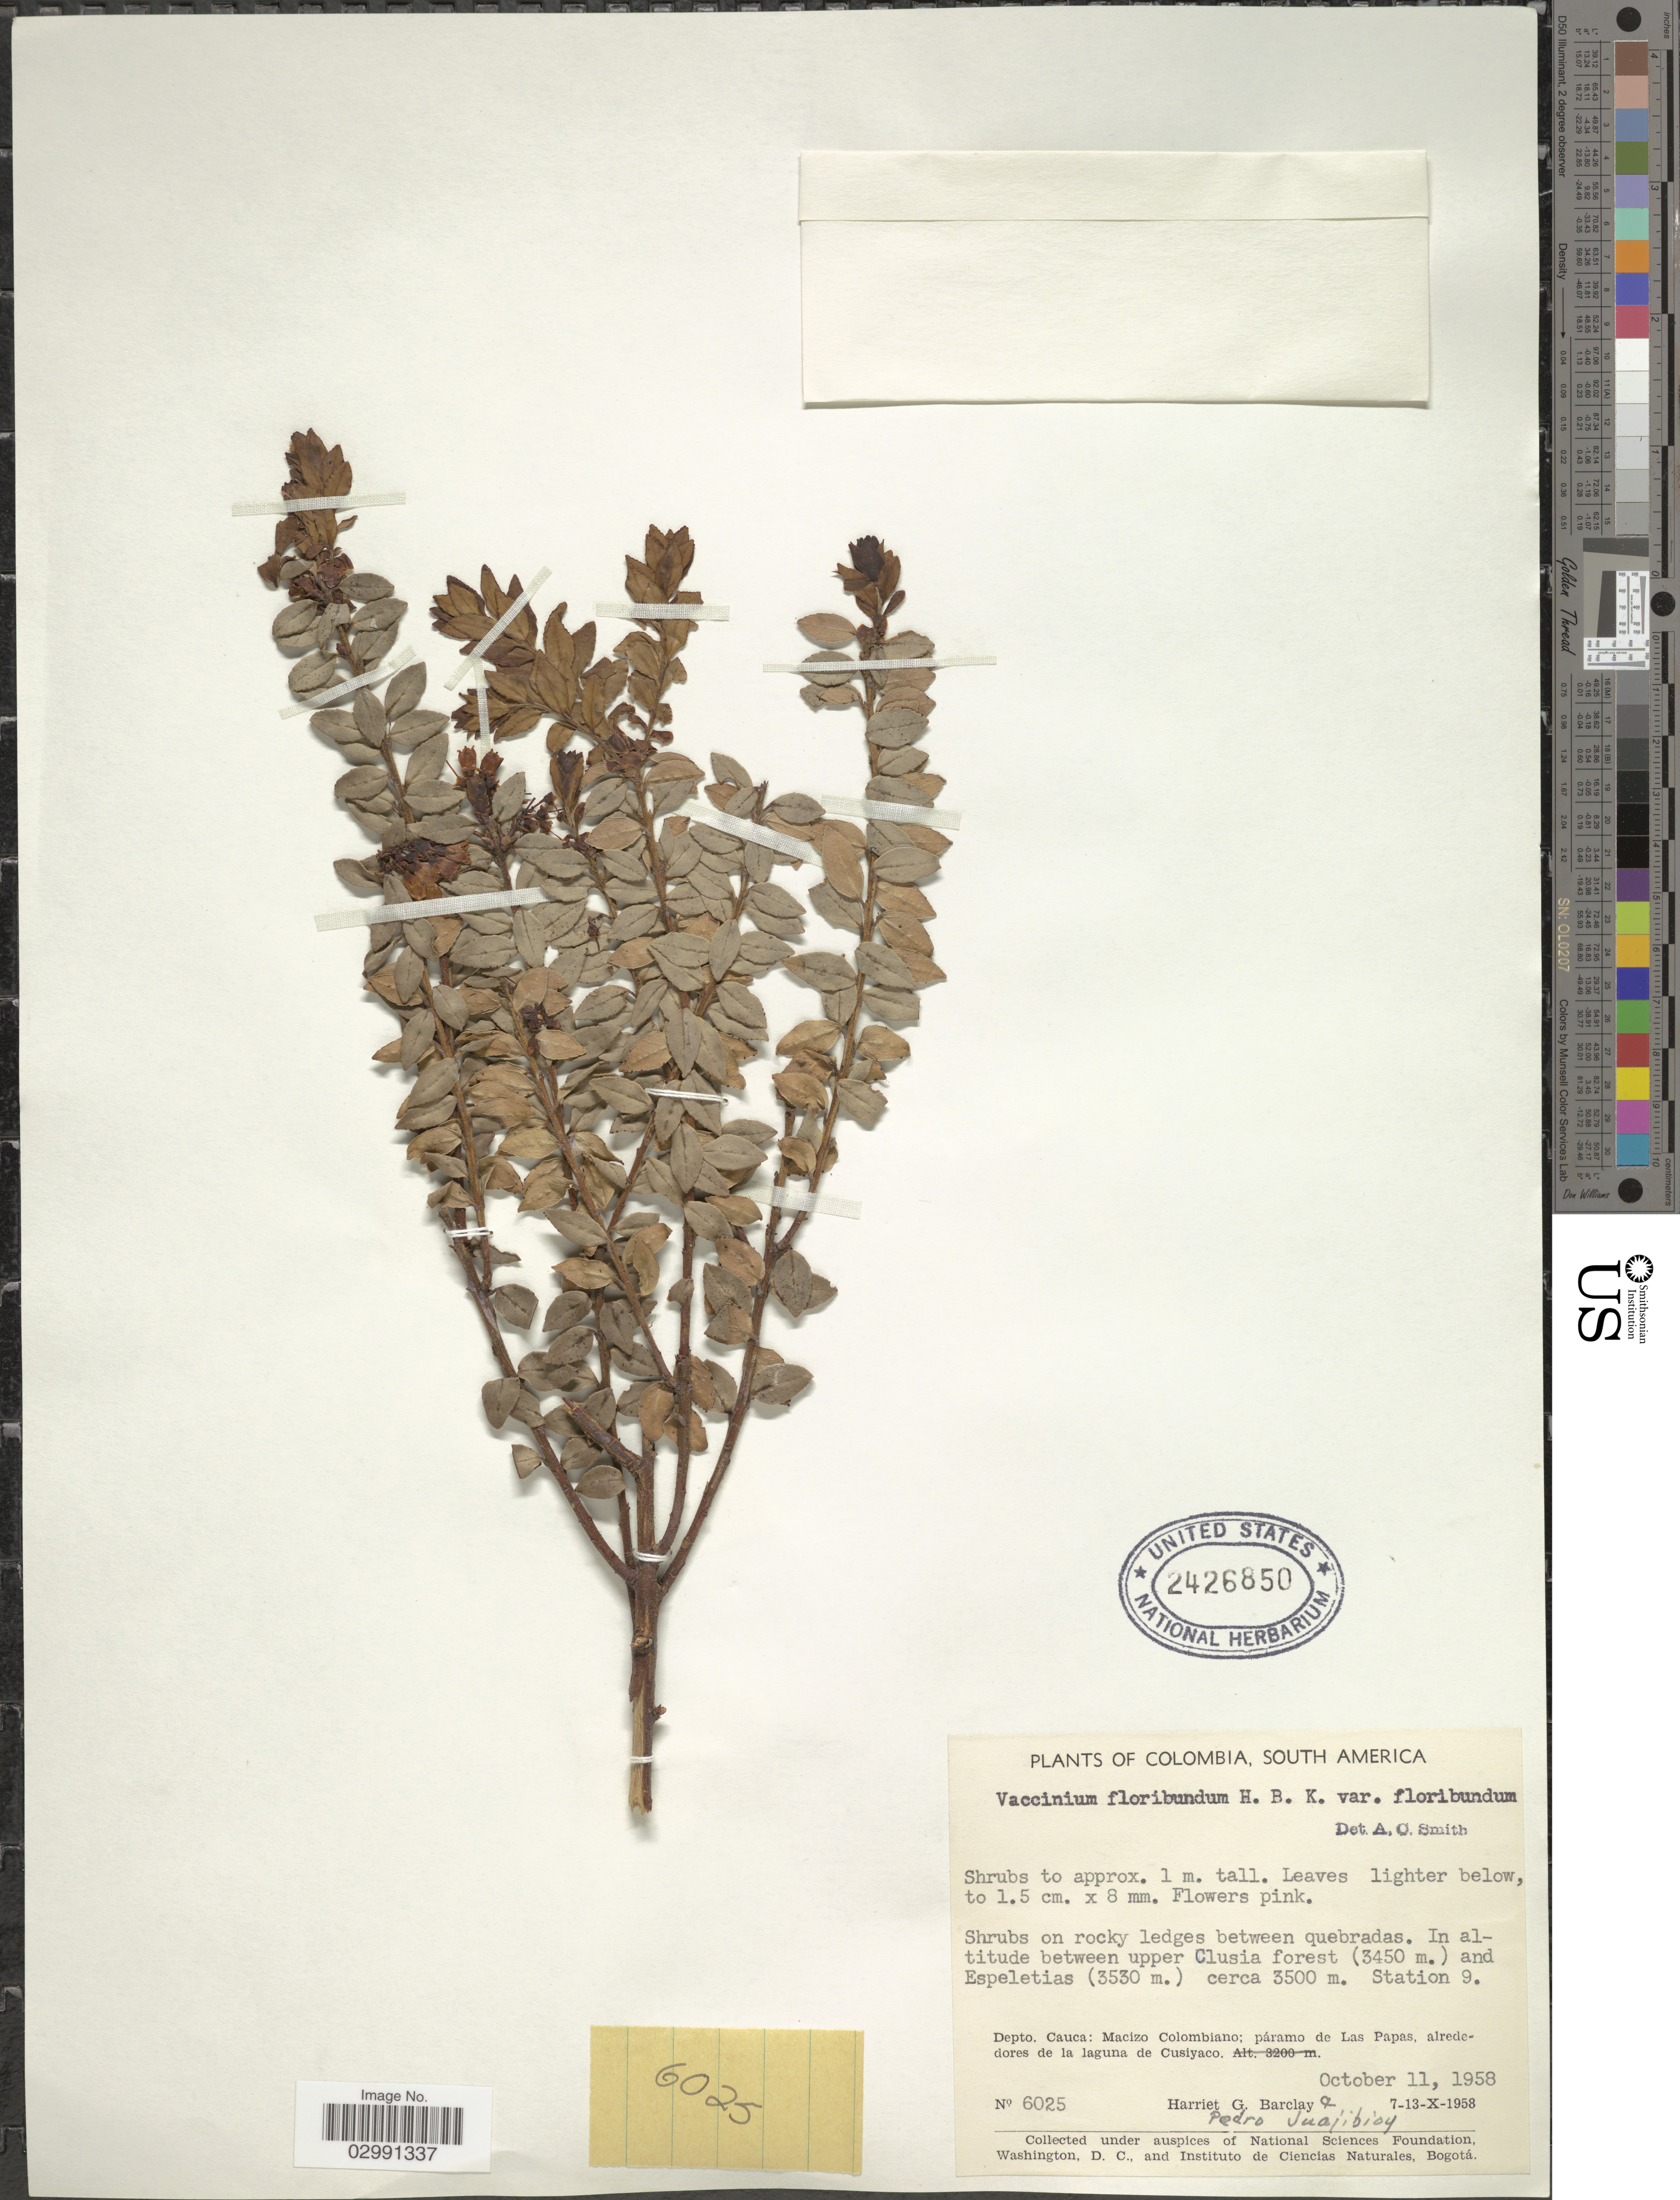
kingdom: Plantae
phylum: Tracheophyta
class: Magnoliopsida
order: Ericales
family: Ericaceae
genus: Vaccinium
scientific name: Vaccinium floribundum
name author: Kunth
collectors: H. G. Barclay & P. Juajibioy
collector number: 6025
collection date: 1958-10-11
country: Colombia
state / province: Cauca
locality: South America. In altitude between upper Clusia forest and Espeletias. Station 9. Depto. Cauca: Macizo Colombiano: páramo de Las Papas, alrededores de la laguna de Cusiyaco.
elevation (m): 3450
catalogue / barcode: US 2426850